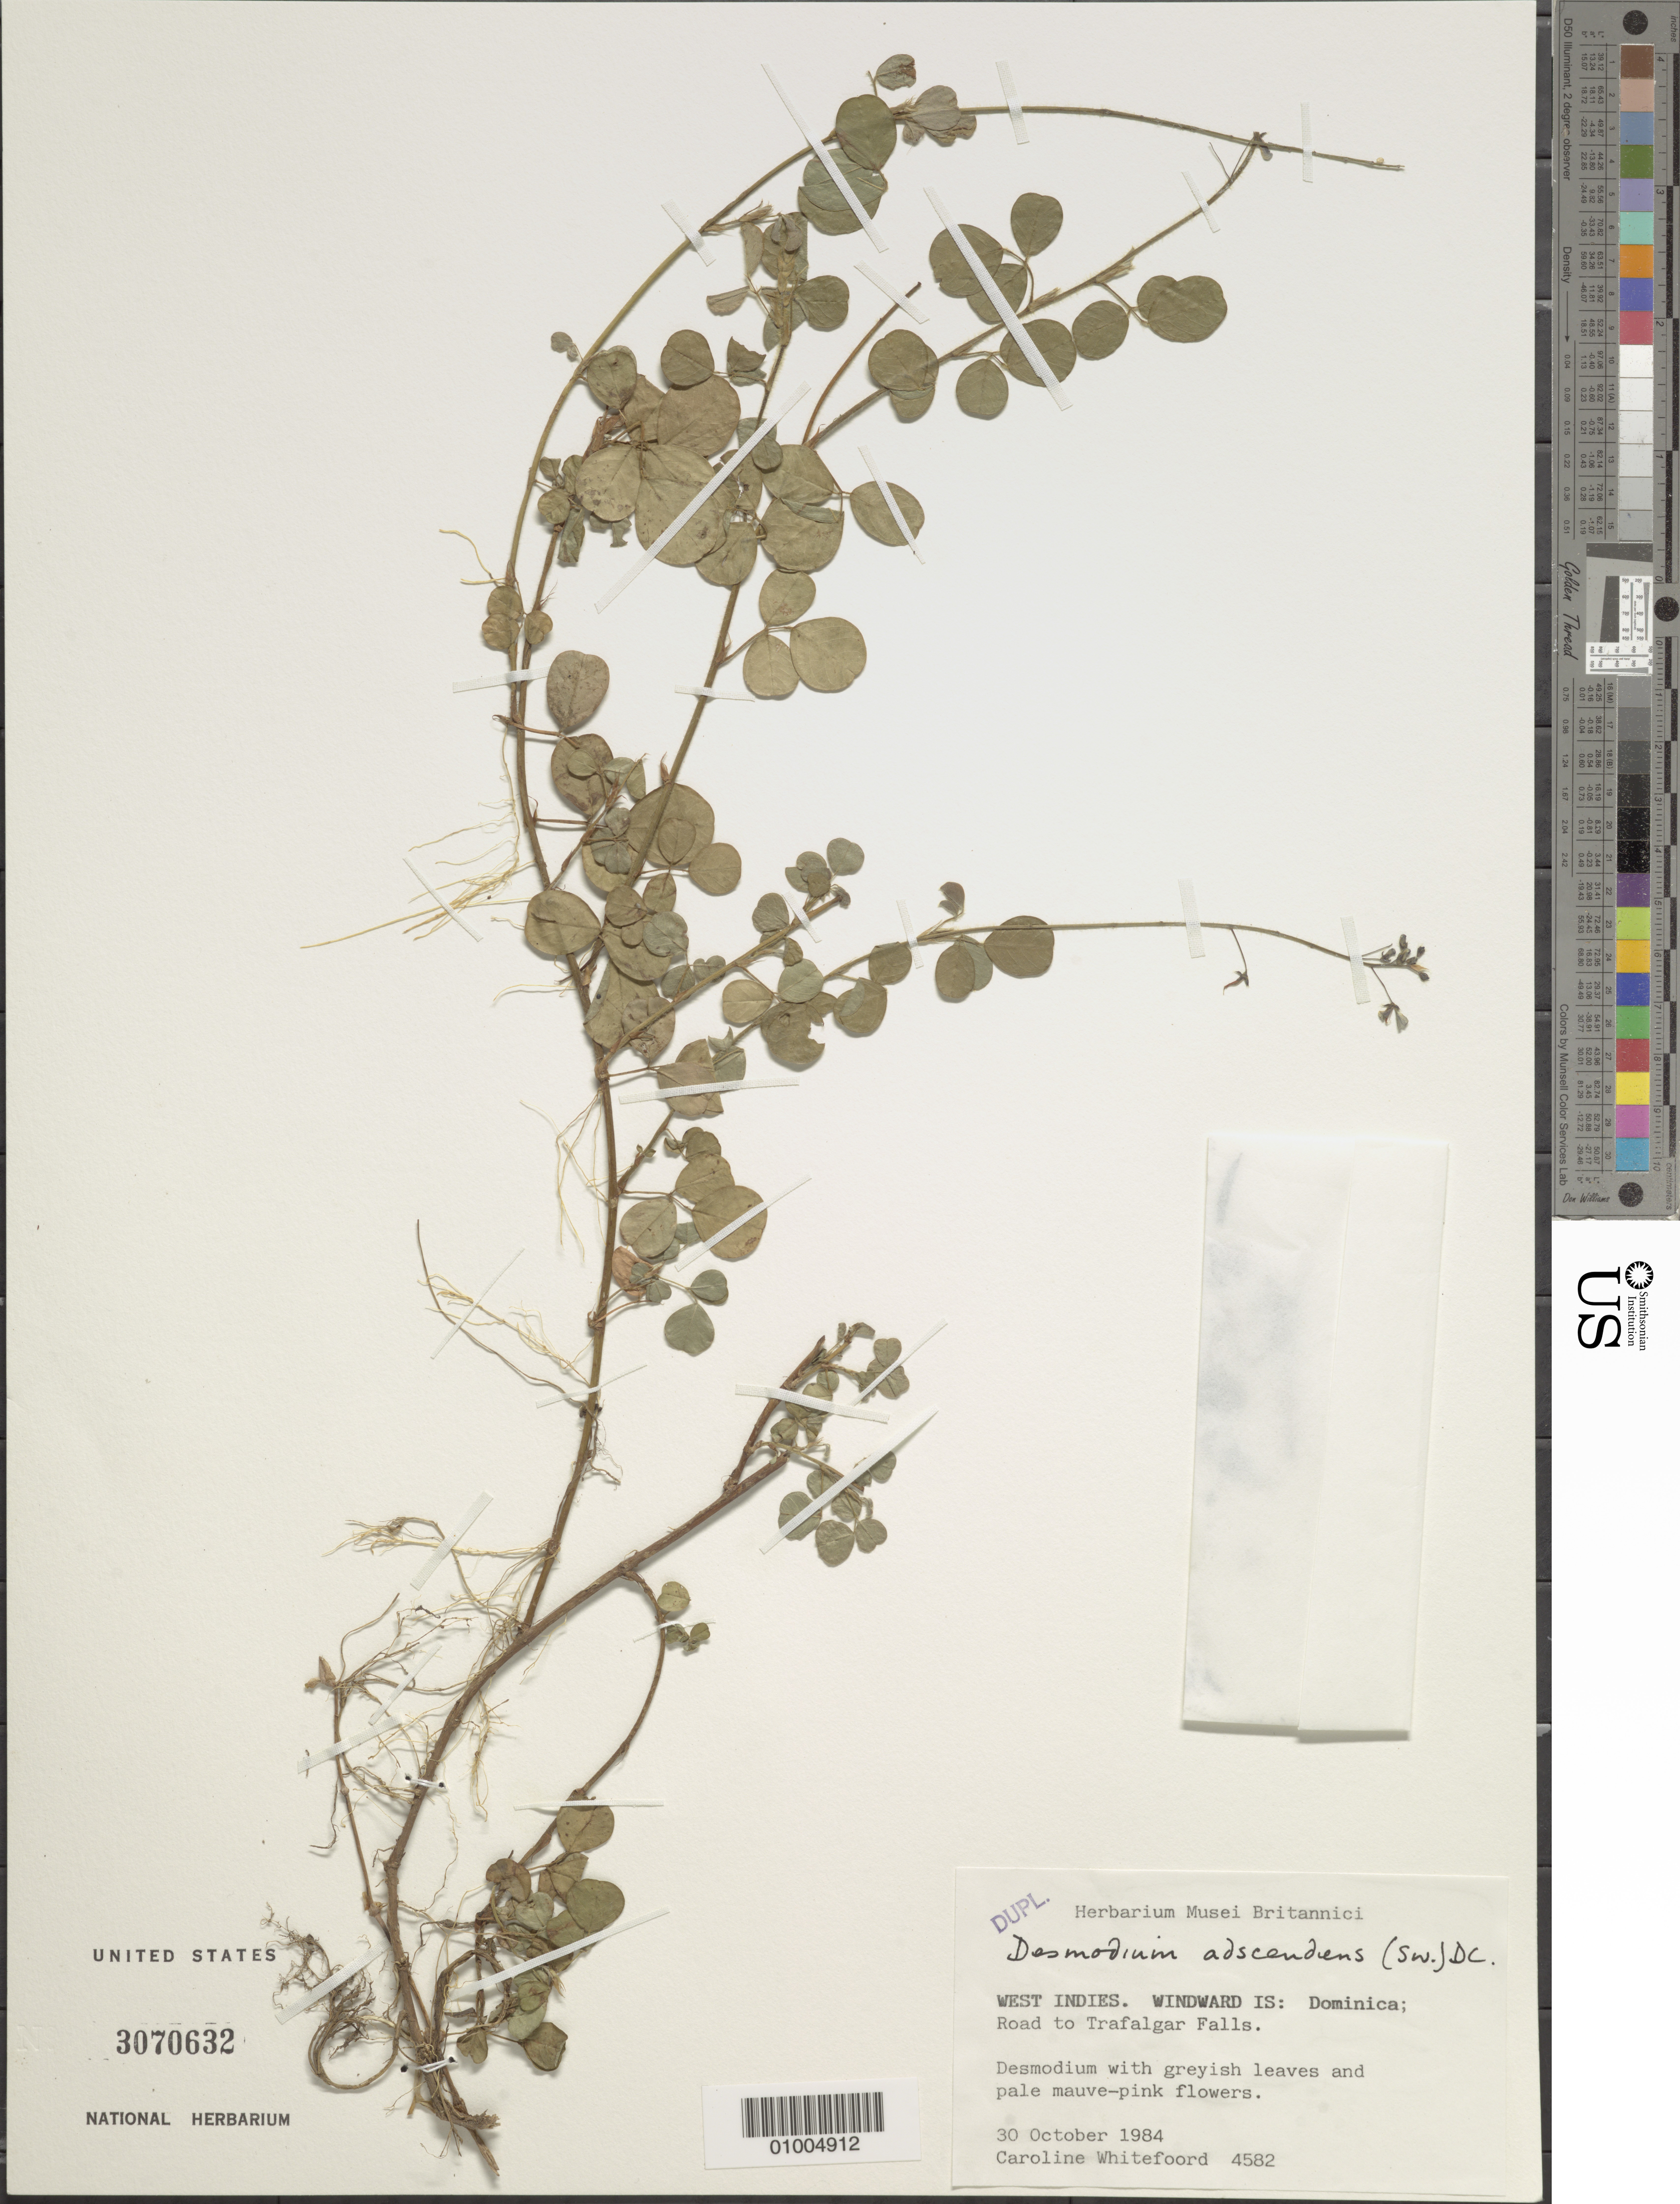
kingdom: Plantae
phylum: Tracheophyta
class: Magnoliopsida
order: Fabales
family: Fabaceae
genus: Grona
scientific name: Grona adscendens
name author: (Sw.) H. Ohashi & K. Ohashi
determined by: Strong, Mark T., (BOT), Smithsonian Institution - National Museum of Natural History (UNITED STATES)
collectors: C. Whitefoord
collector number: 4582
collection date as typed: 30 Oct 1984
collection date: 1984-10-30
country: Dominica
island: Dominica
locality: Road to Trafalgar Falls.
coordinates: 0 N, 0 E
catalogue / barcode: US 3070632